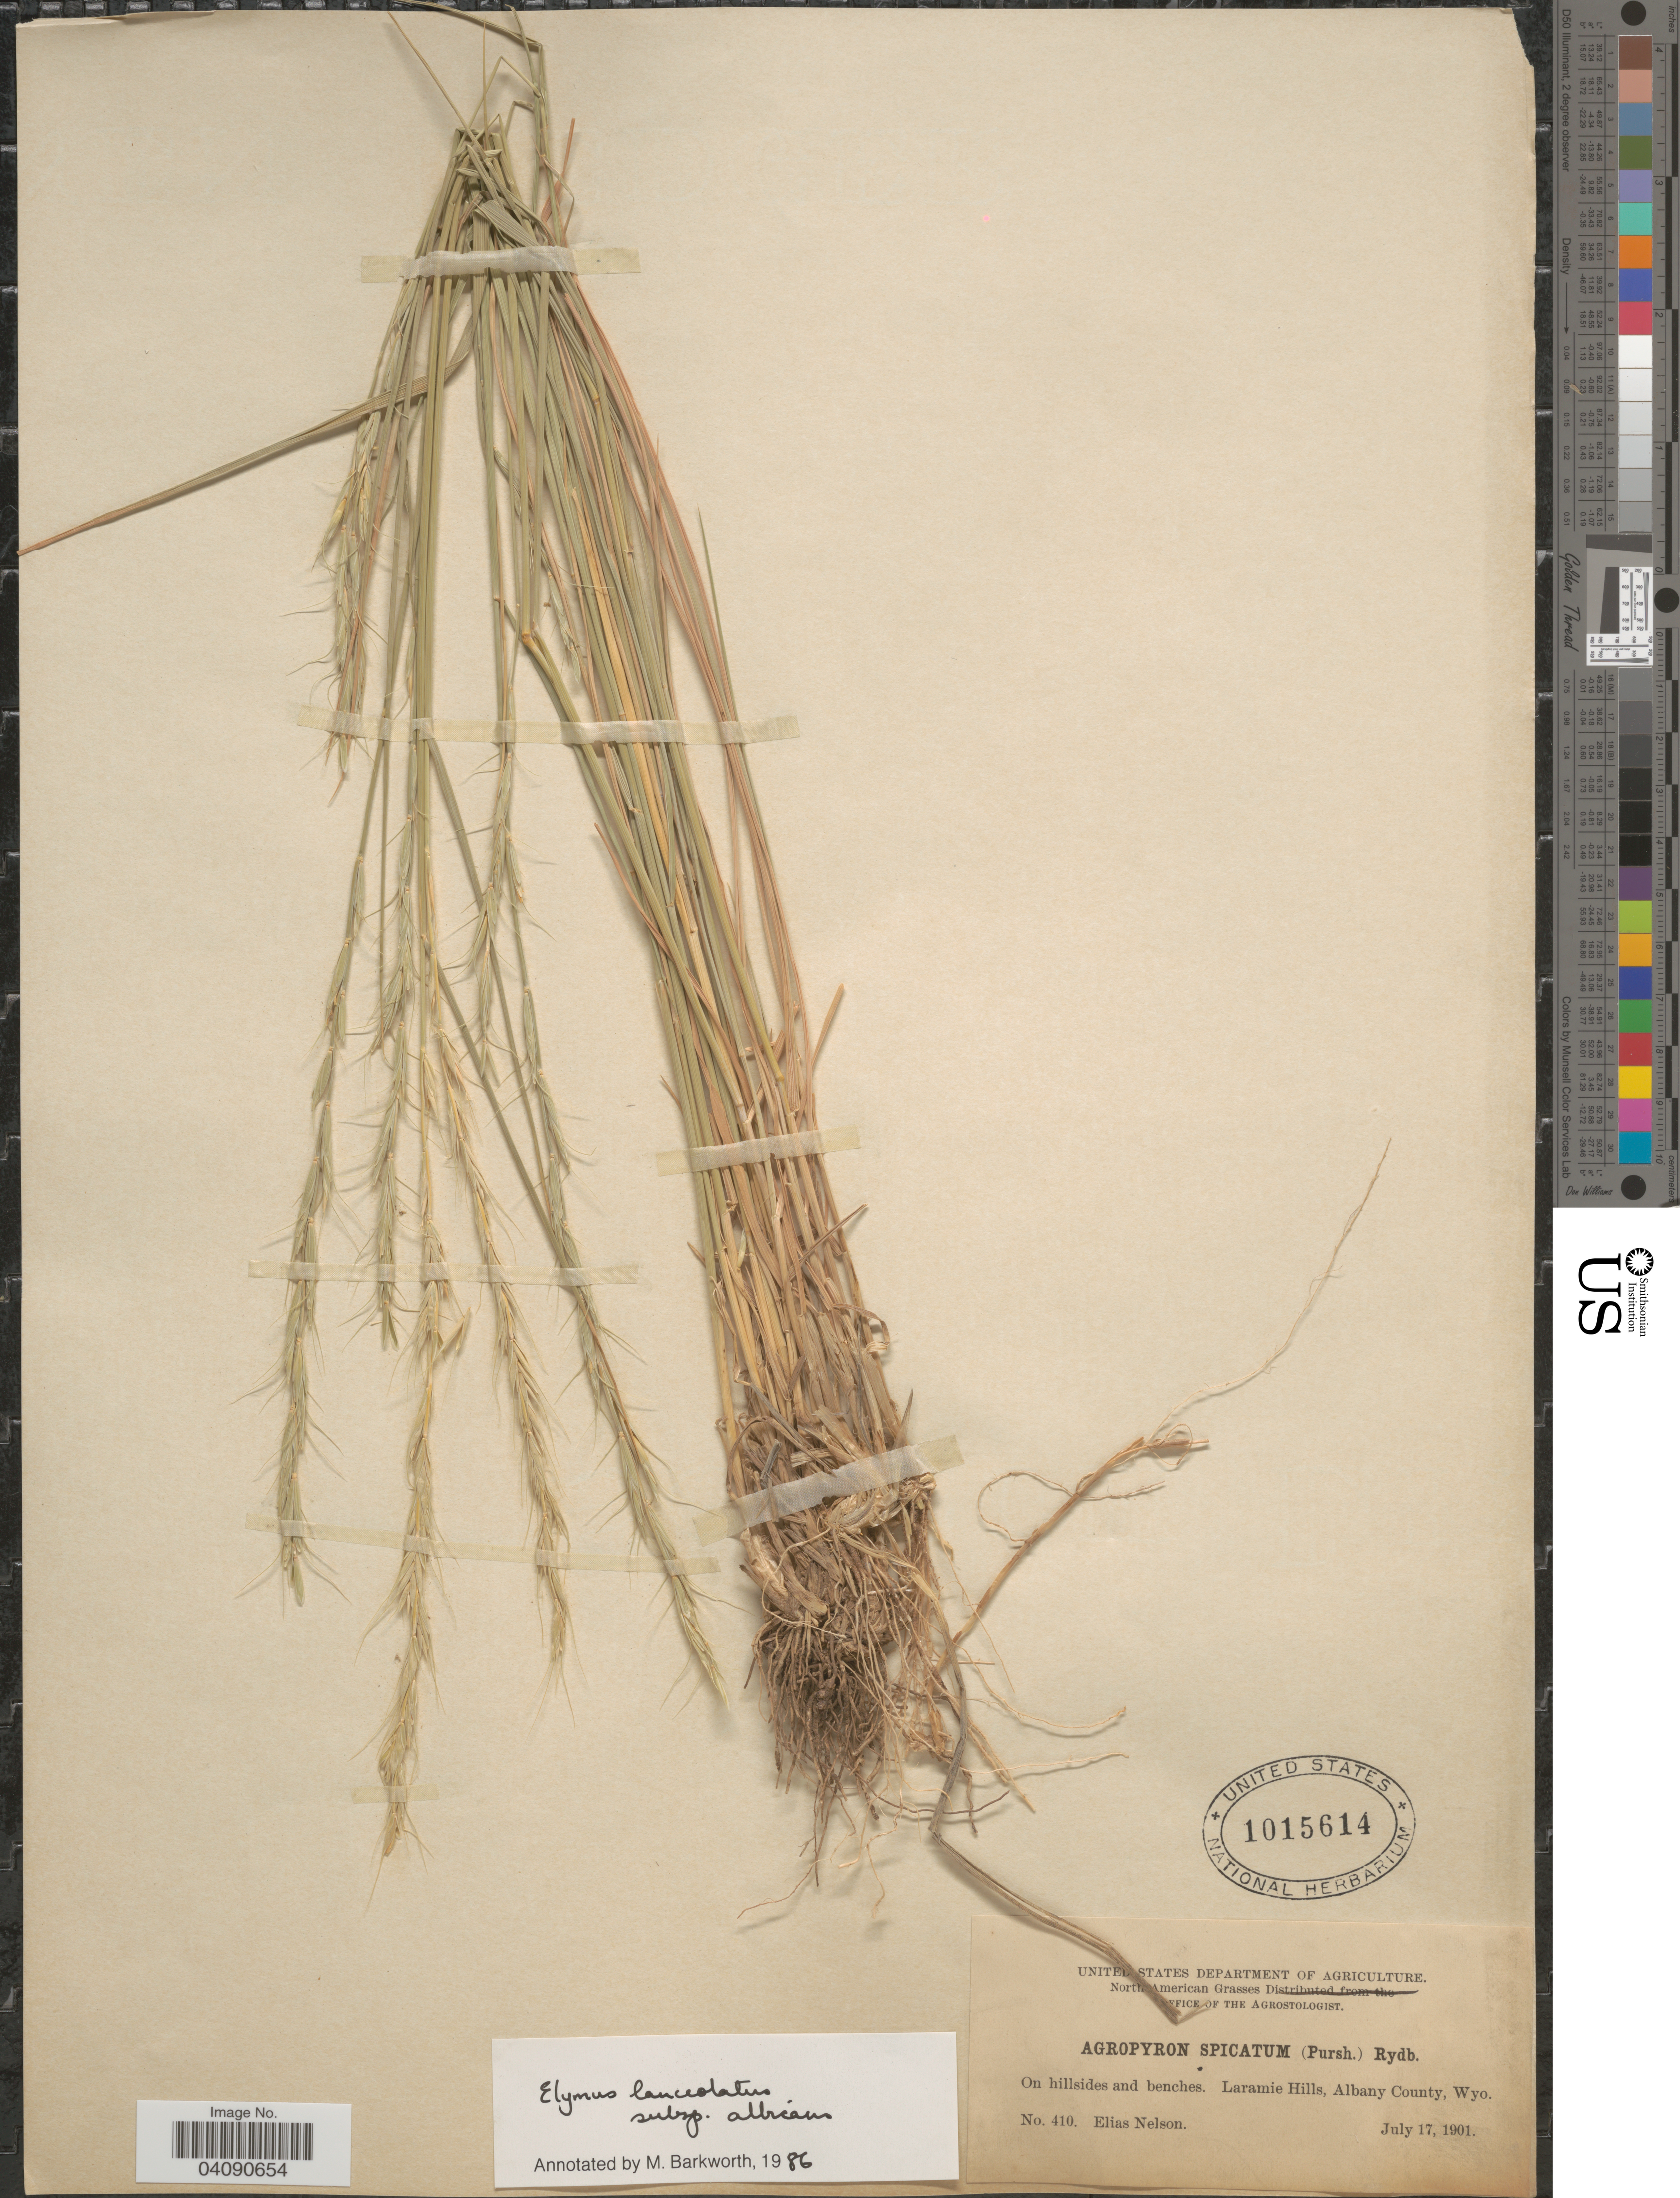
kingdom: Plantae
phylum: Tracheophyta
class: Liliopsida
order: Poales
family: Poaceae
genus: Elymus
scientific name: Elymus albicans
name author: (Scribn. & J.G. Sm.) Á. Löve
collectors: E. Nelson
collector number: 410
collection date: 1901-07-17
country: United States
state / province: Wyoming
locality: On hillsides and benches. Laramie Hills, Albany County.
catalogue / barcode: US 1015614